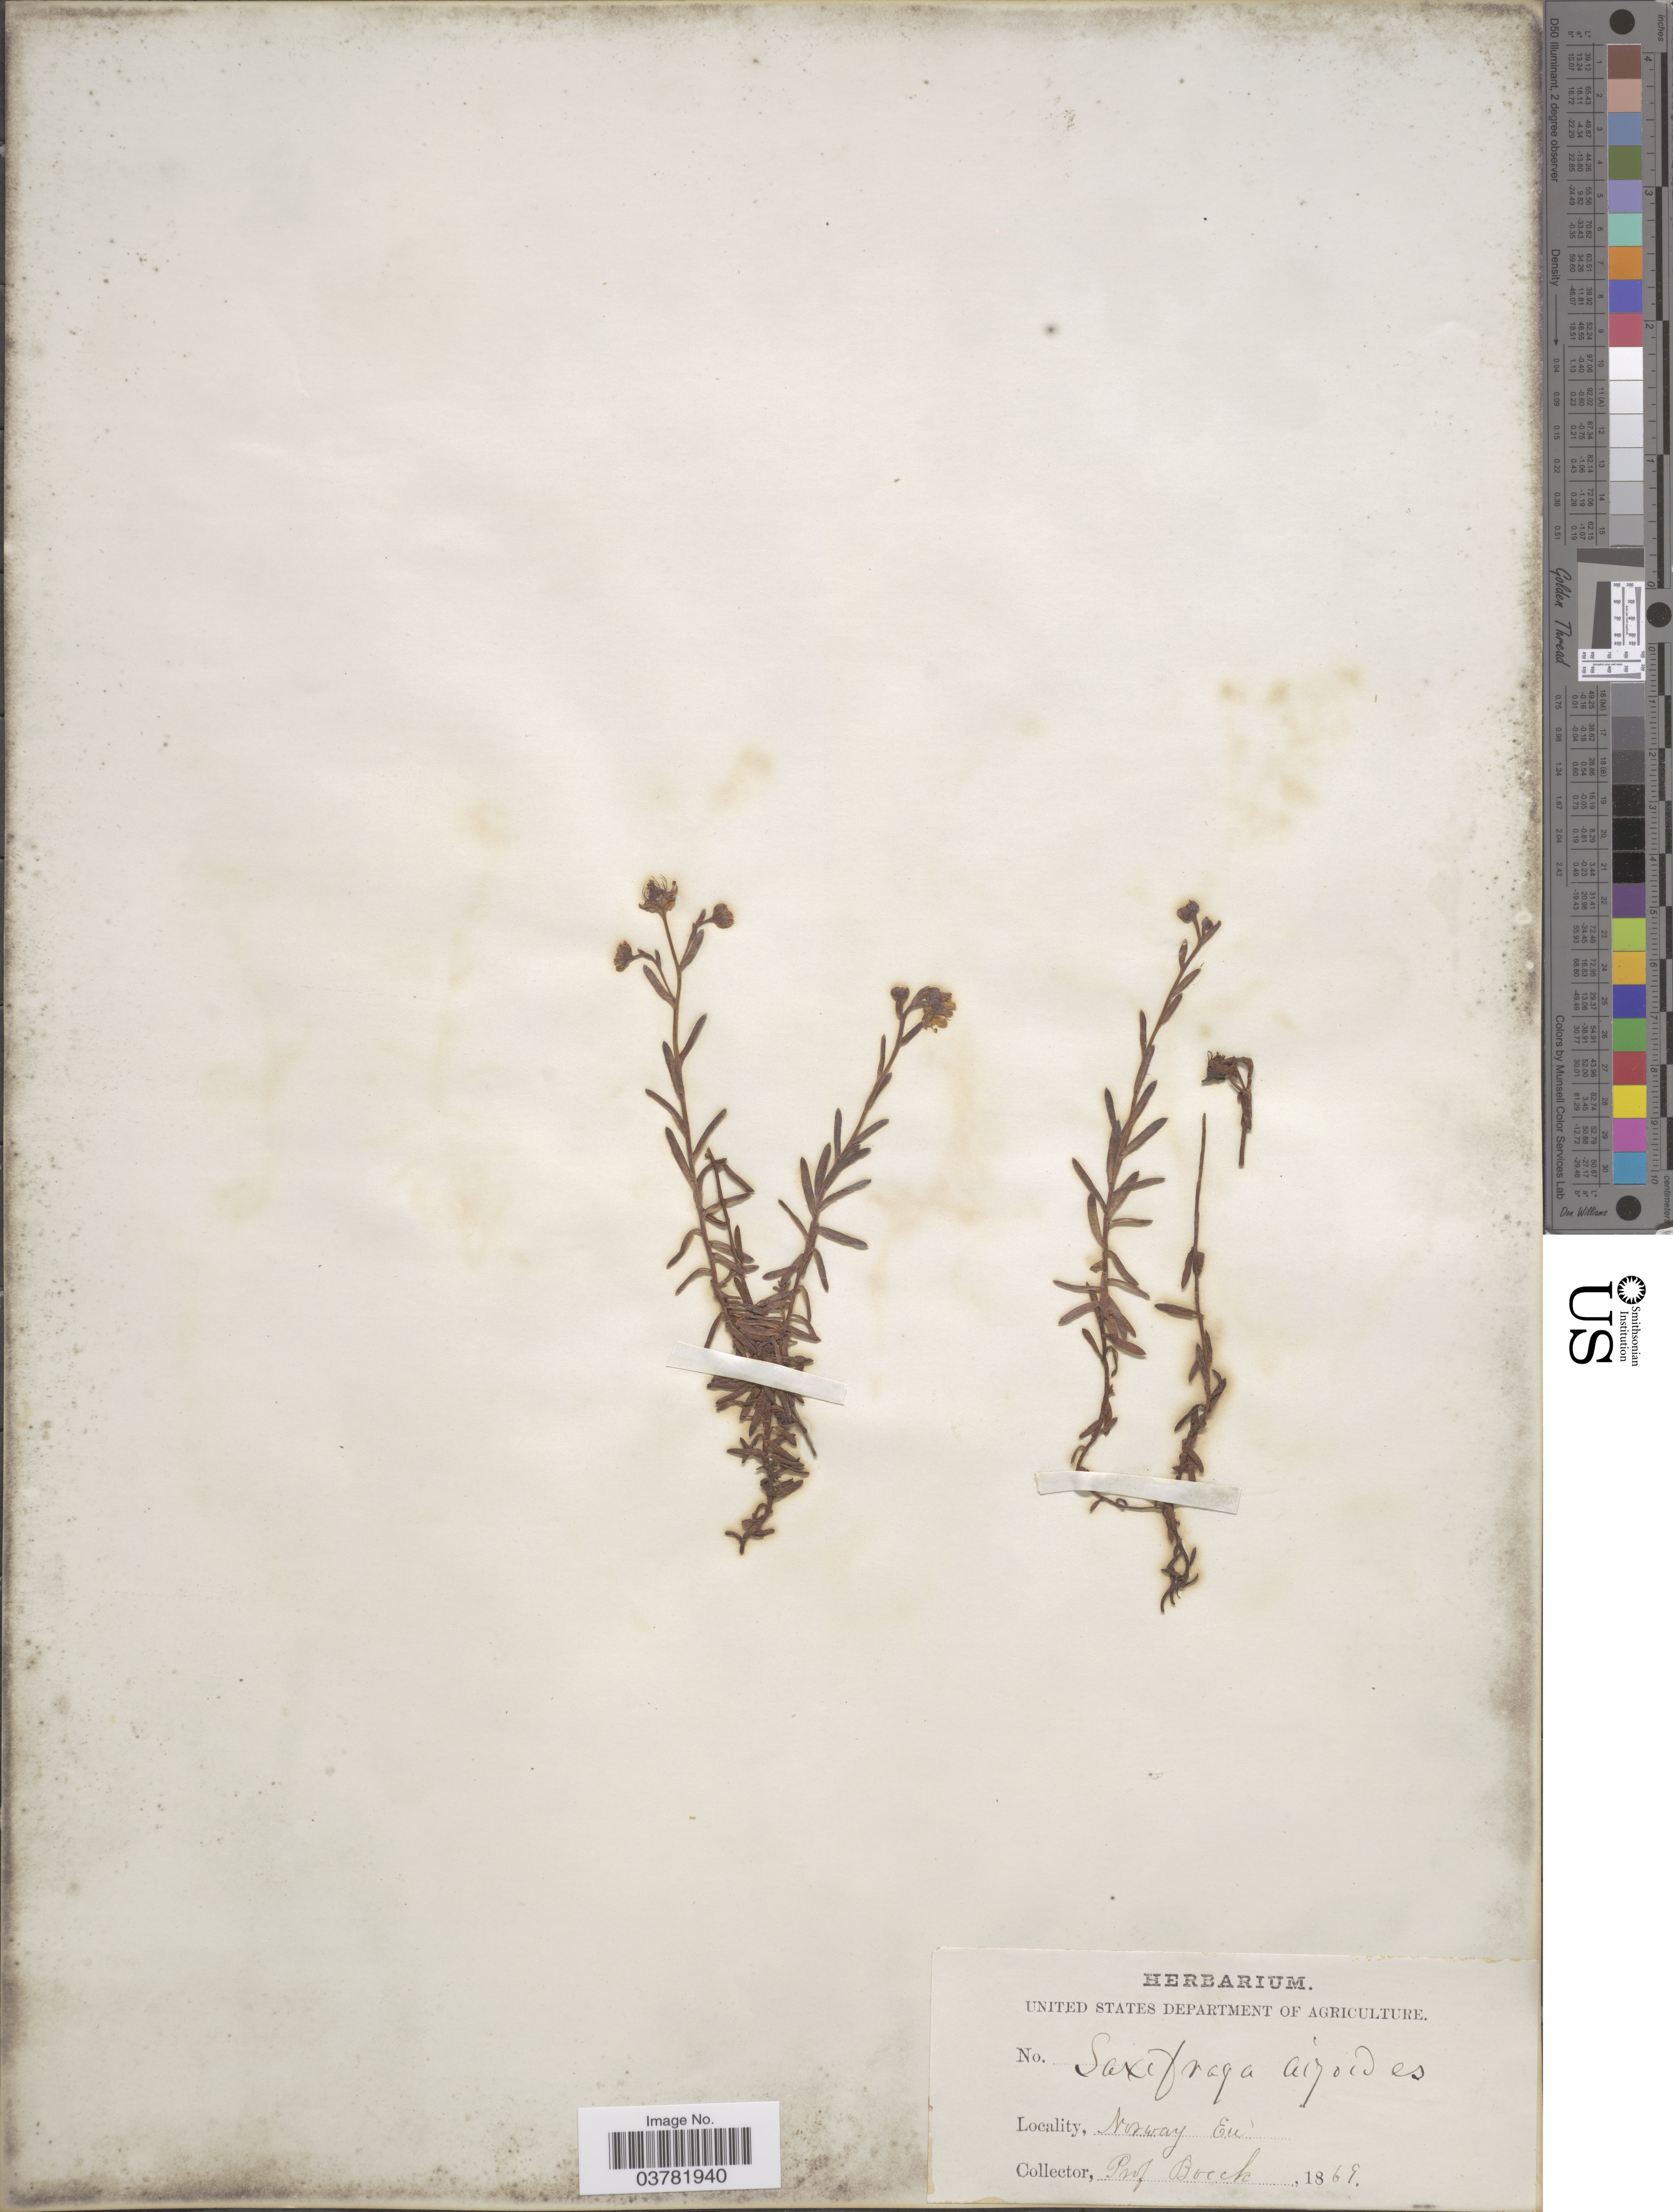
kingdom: Plantae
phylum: Tracheophyta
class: Magnoliopsida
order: Saxifragales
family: Saxifragaceae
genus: Saxifraga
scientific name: Saxifraga aizoides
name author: L.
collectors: Prof. Boeck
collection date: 1869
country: Norway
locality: Norway. Eu.